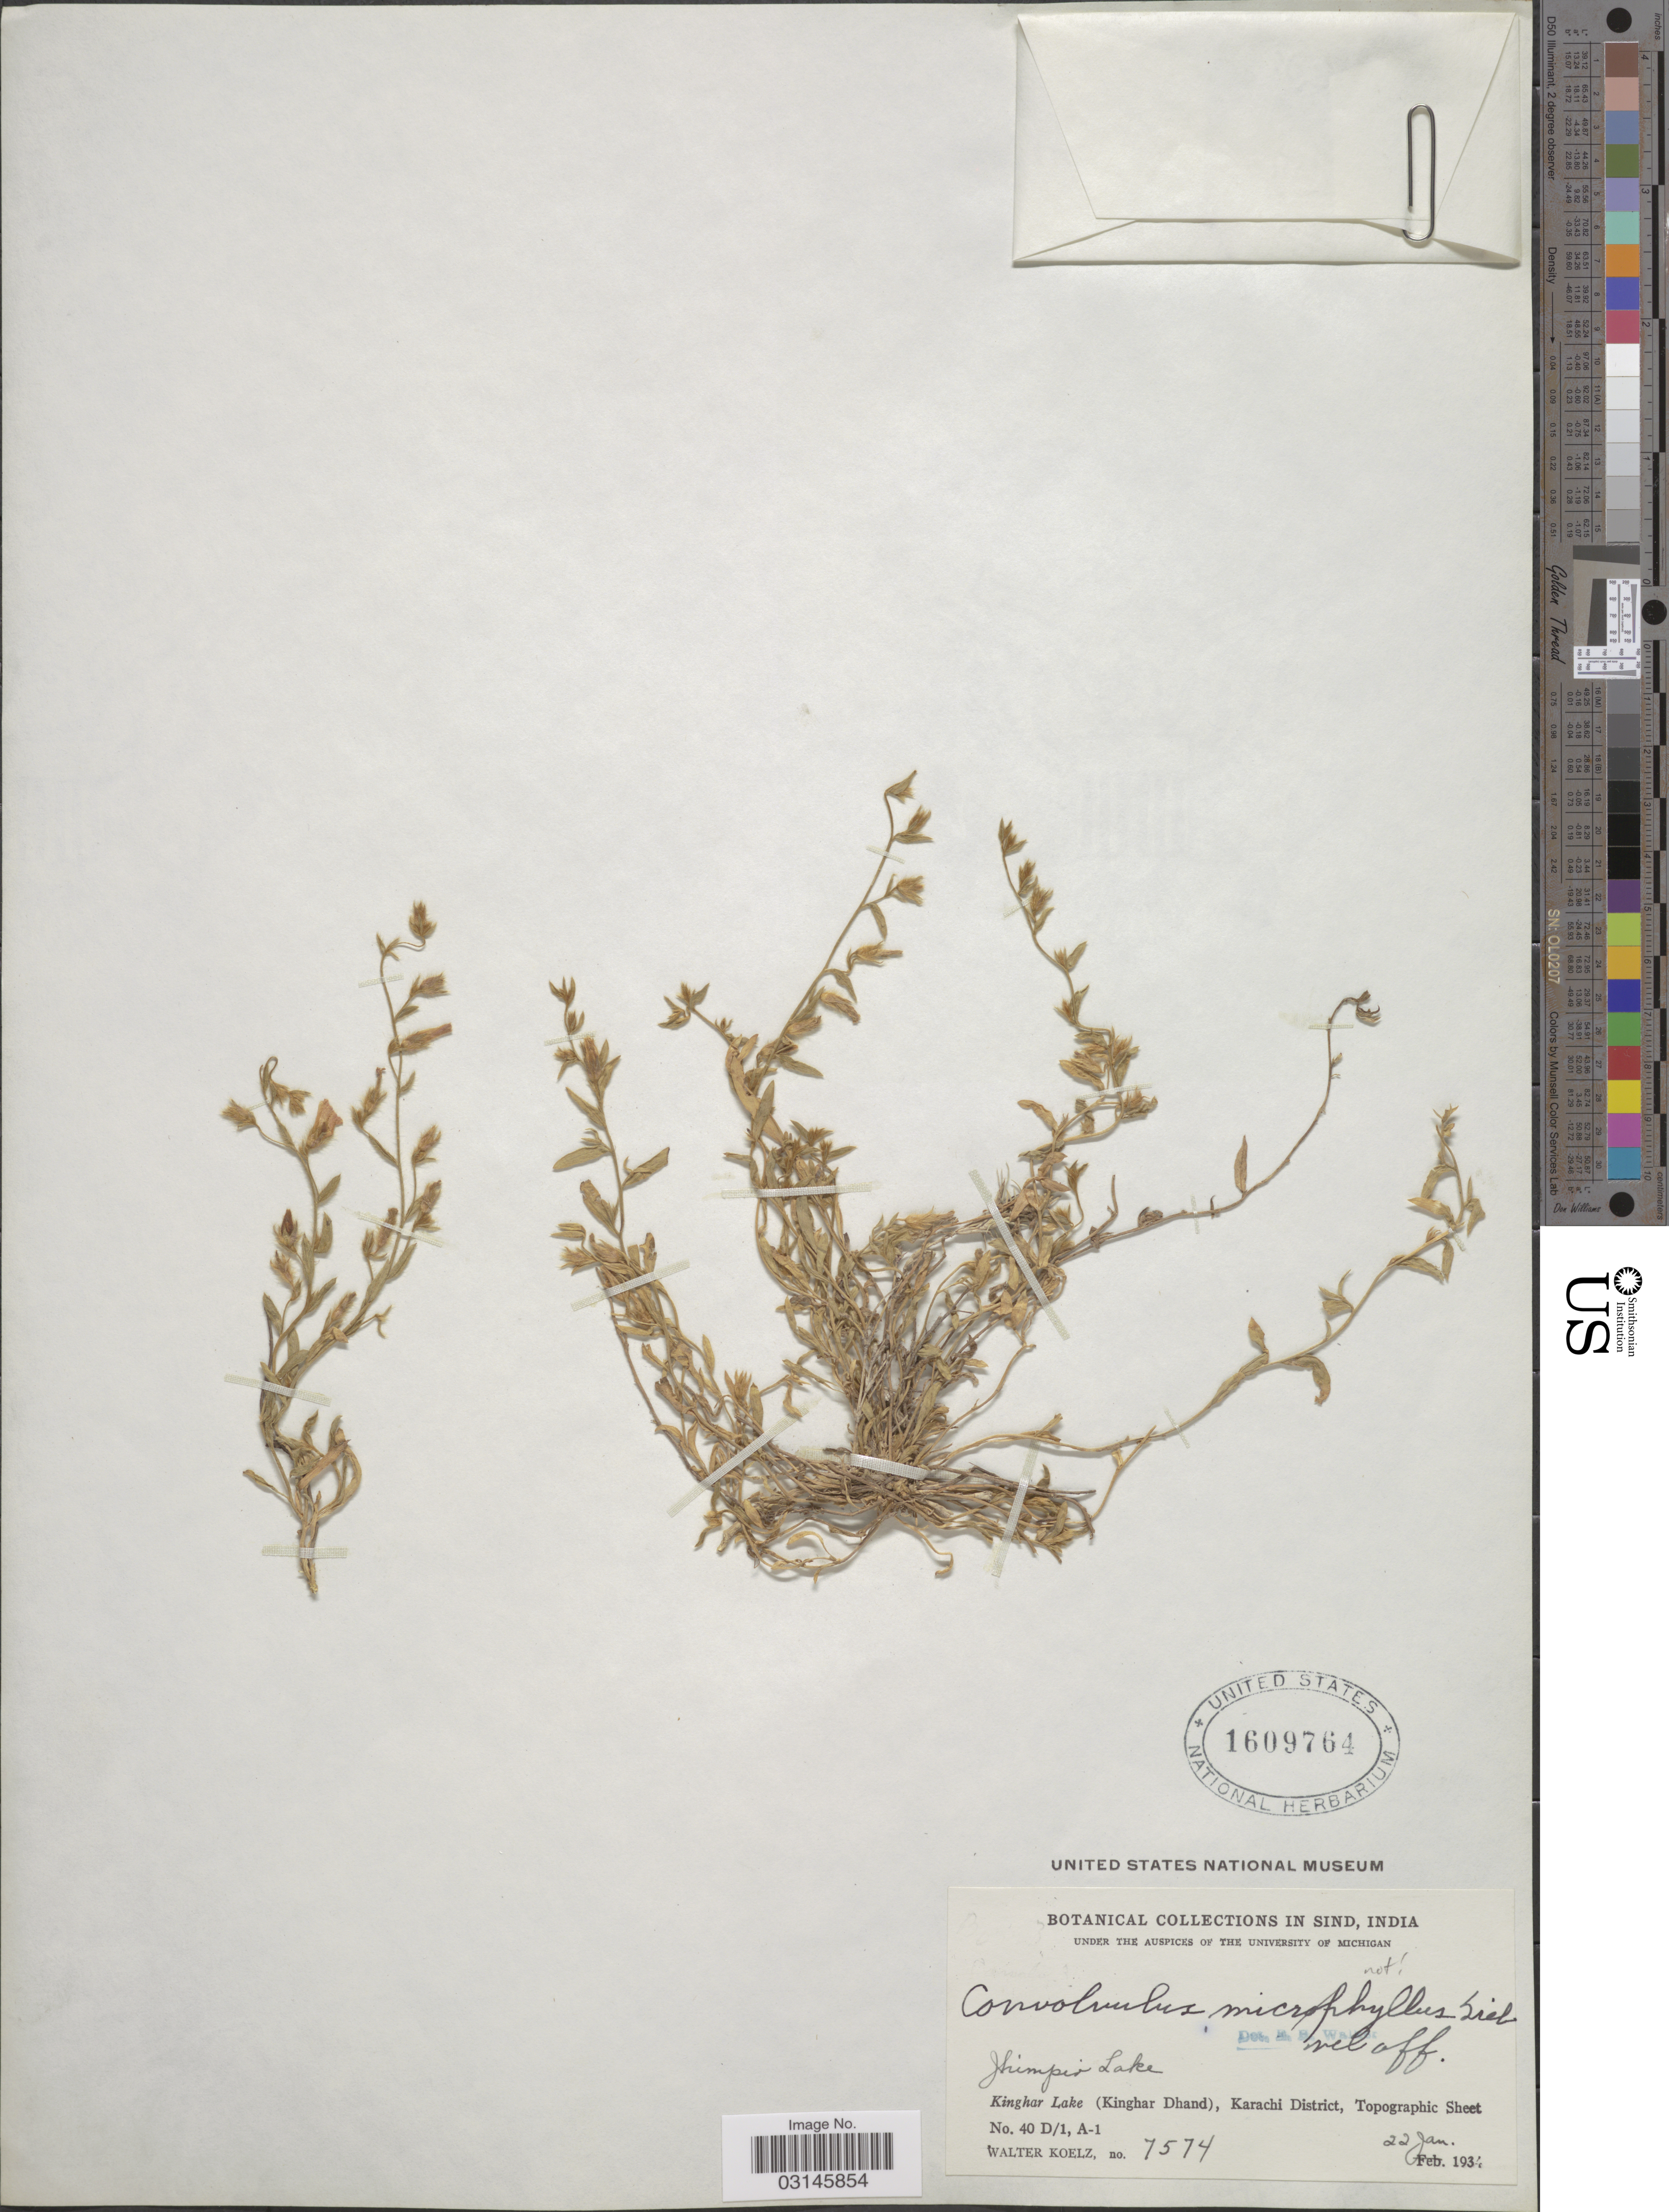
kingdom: Plantae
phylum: Tracheophyta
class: Magnoliopsida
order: Solanales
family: Convolvulaceae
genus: Convolvulus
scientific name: Convolvulus sp.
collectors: W. N. Koelz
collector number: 7574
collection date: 1934-01-22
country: Pakistan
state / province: Sindh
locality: Jhimpir Lake, Kinghar Lake (Kinghar Dhand), Karachi District, Topographic Sheet No. 40 D/1, A-1.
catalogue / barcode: US 1609764